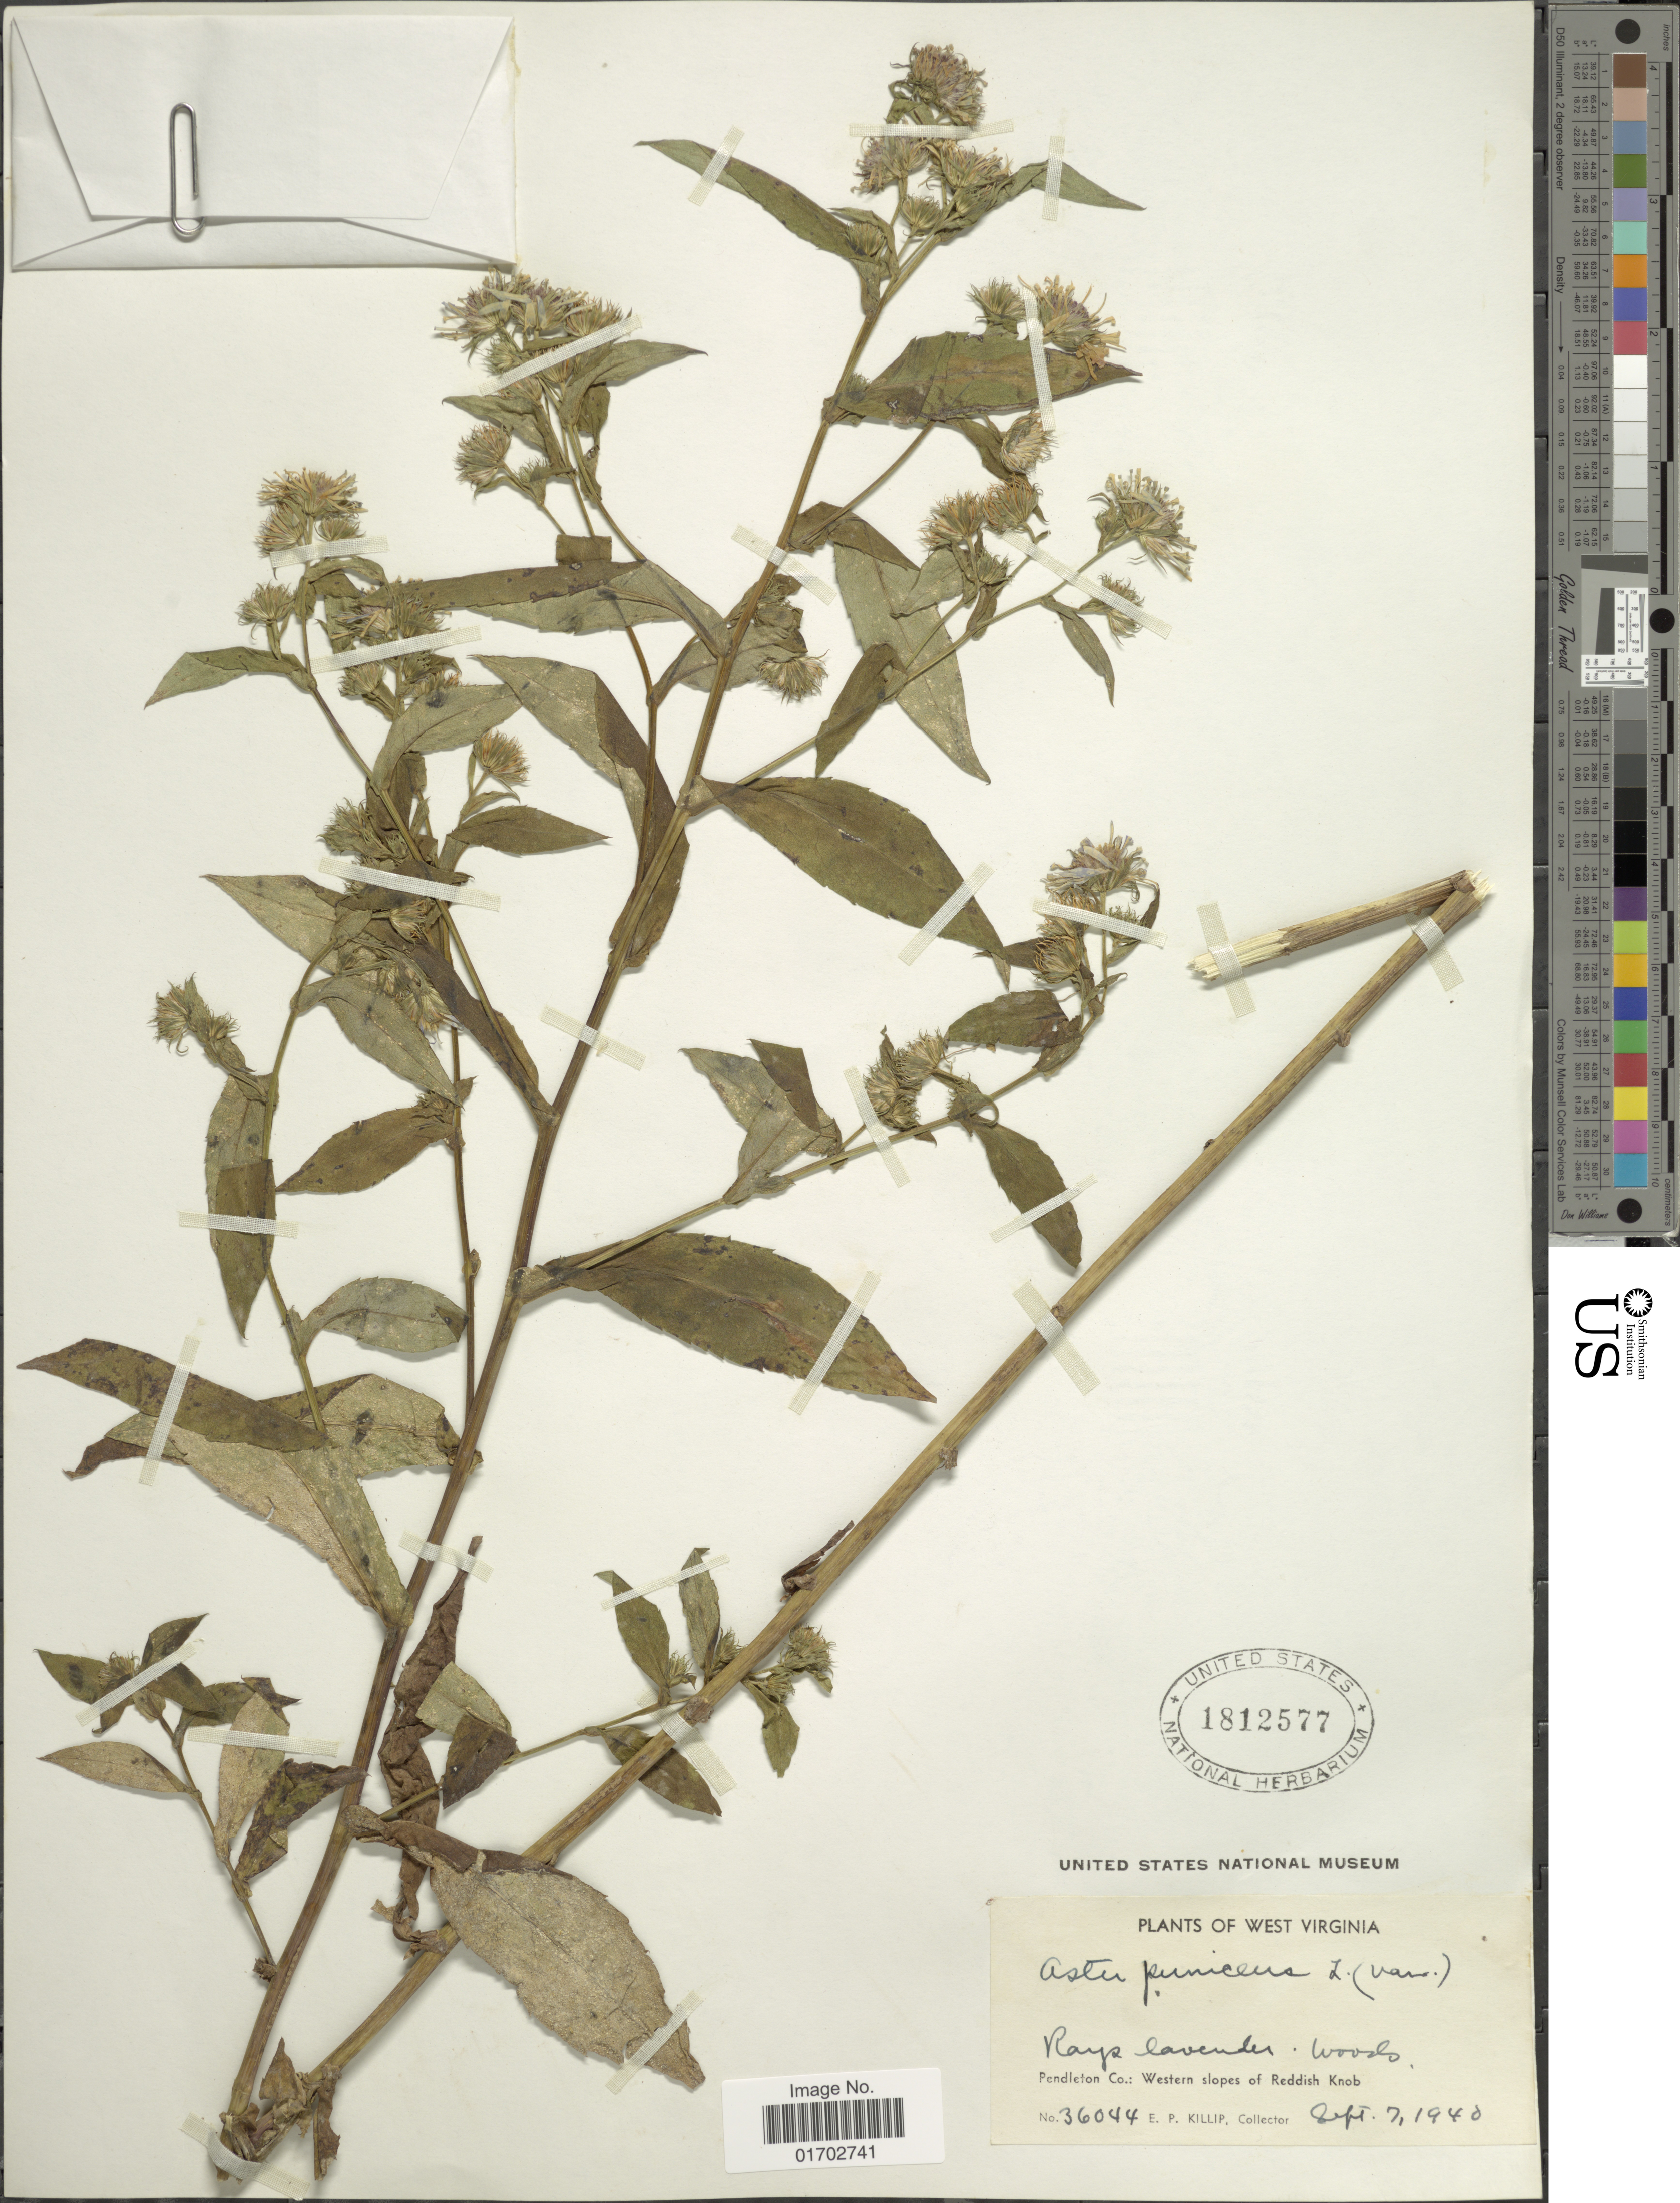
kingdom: Plantae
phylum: Tracheophyta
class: Magnoliopsida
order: Asterales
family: Asteraceae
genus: Symphyotrichum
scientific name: Symphyotrichum puniceum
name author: (L.) Á. Löve & D. Löve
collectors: E. P. Killip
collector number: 36044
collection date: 1940-09-07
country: United States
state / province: West Virginia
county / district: Pendleton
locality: Pendleton Co.: Western slopes of Reddish Knob.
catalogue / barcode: US 1812577